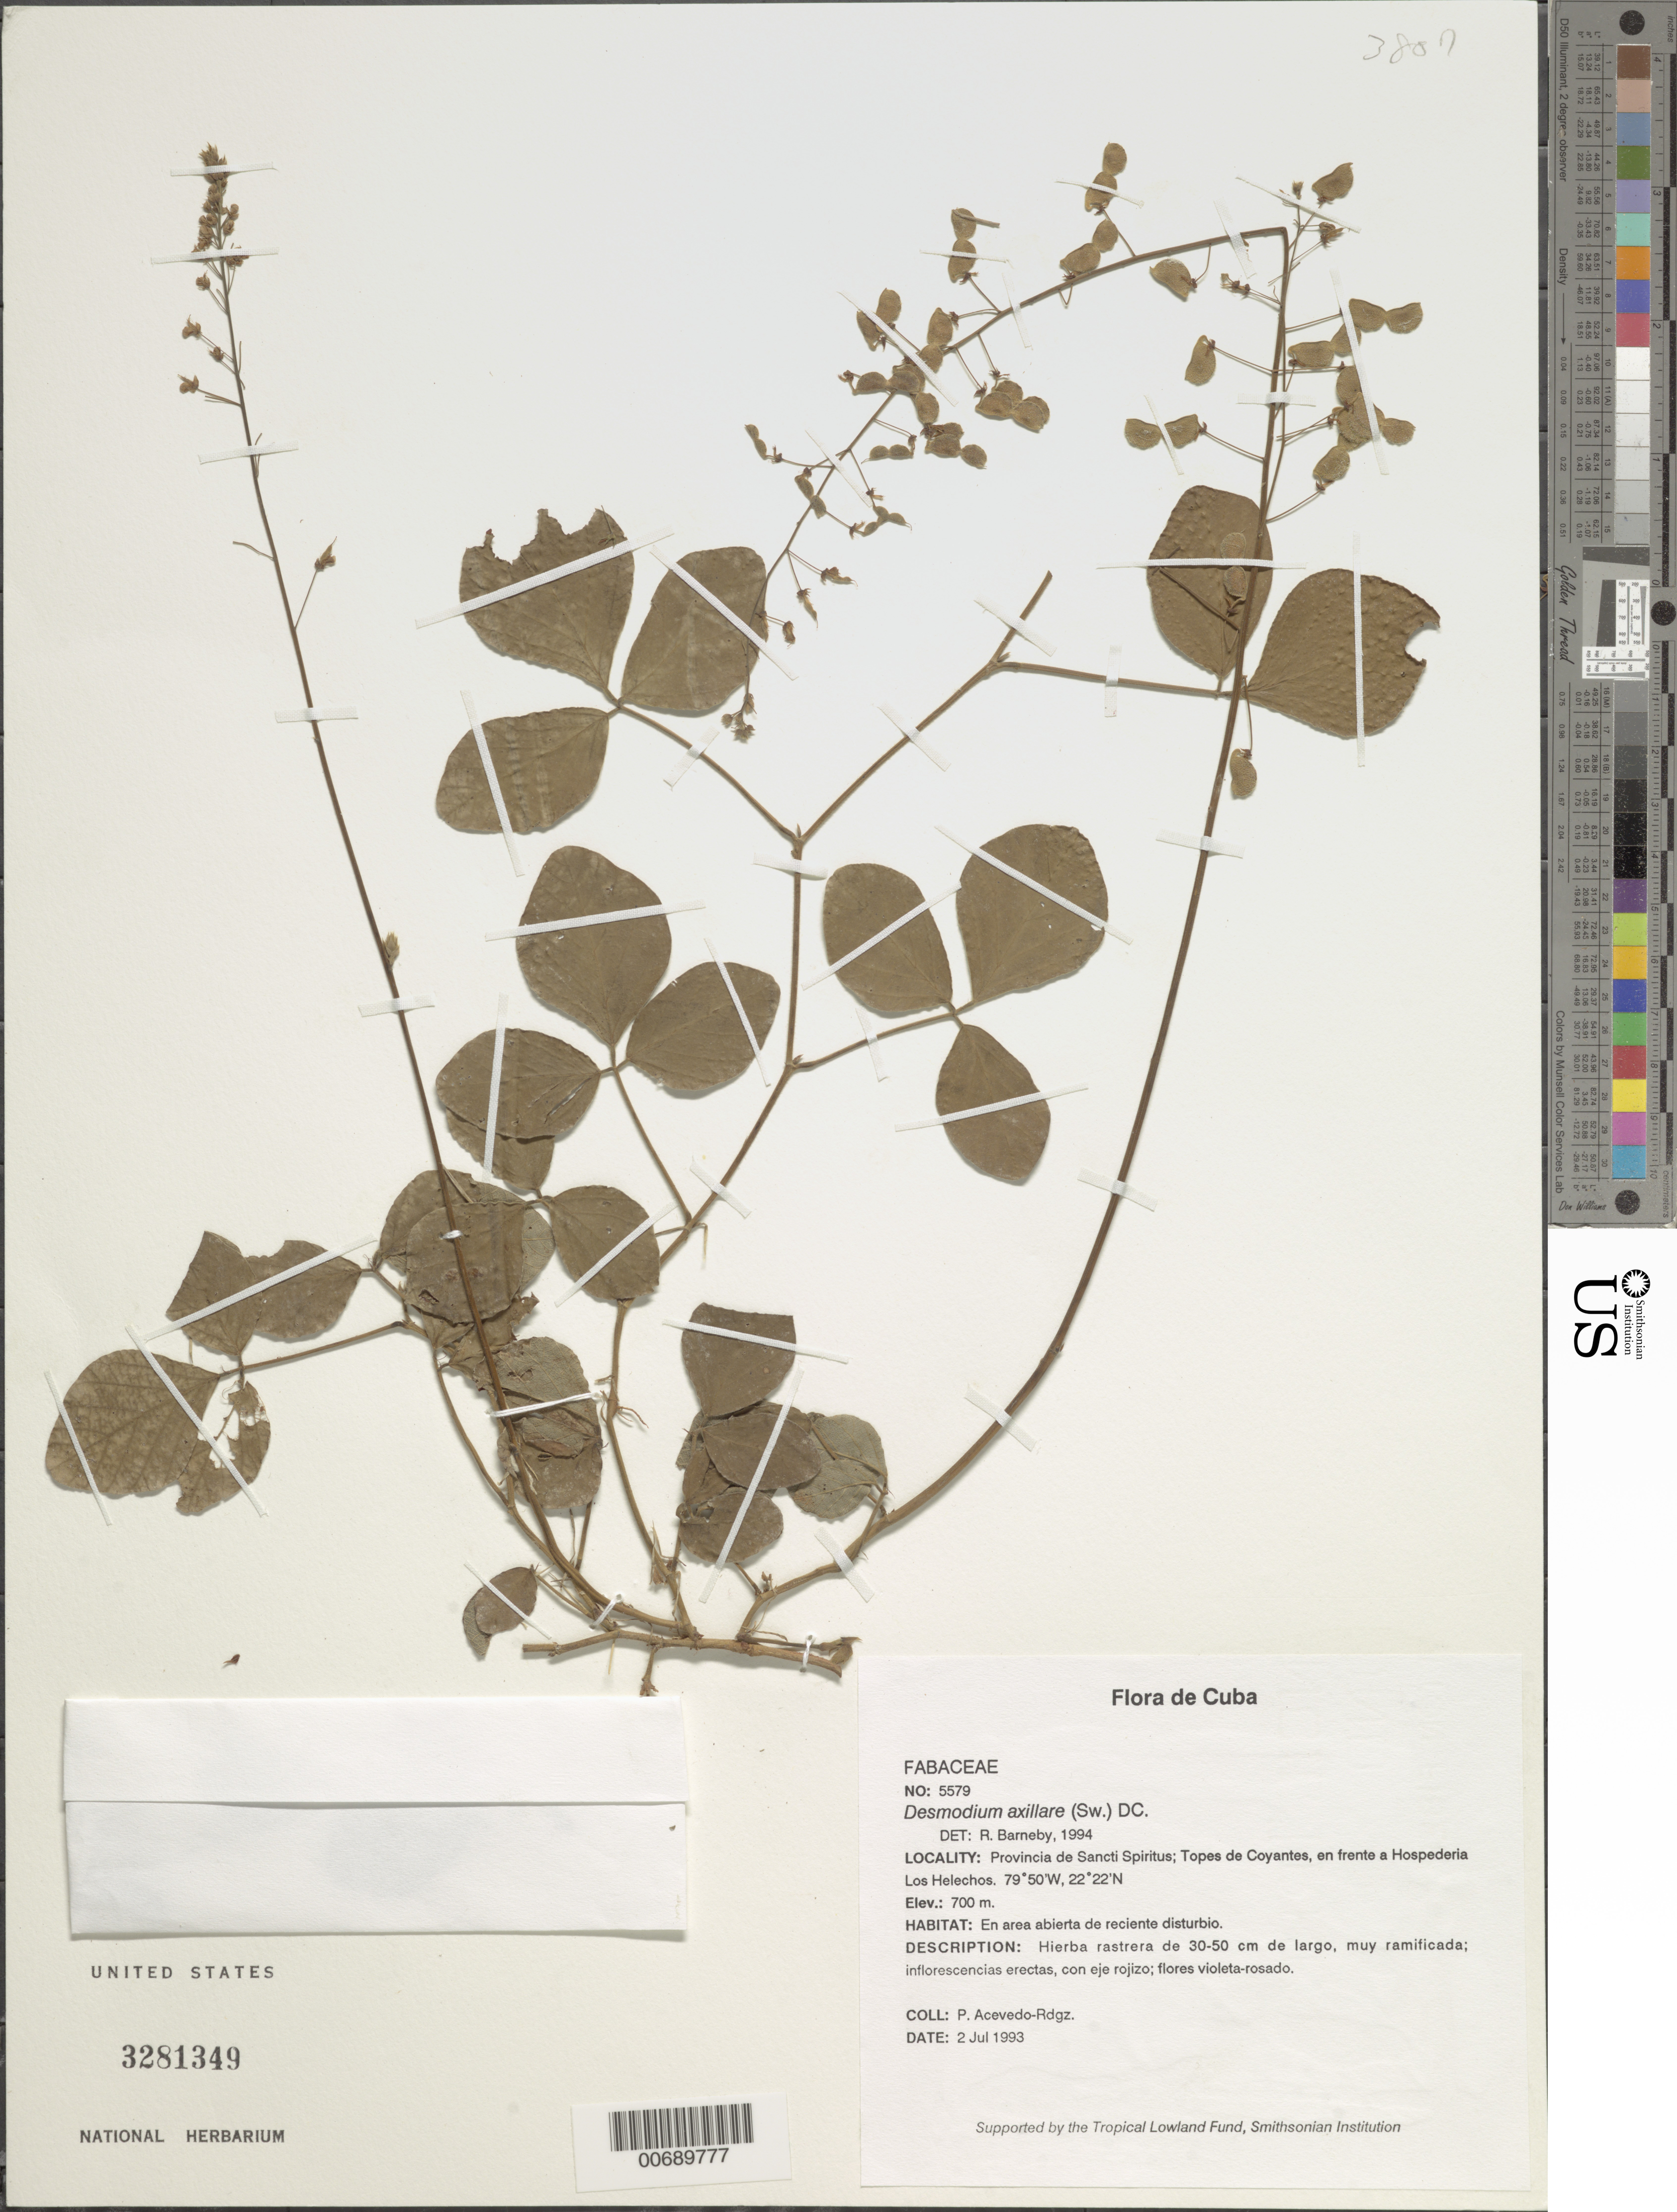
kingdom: Plantae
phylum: Tracheophyta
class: Magnoliopsida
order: Fabales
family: Fabaceae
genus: Desmodium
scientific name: Desmodium axillare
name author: (Sw.) DC.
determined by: Barneby, Rupert C., (NY)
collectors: P. Acevedo-Rodr.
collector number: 5579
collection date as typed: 02 Jul 1993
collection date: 1993-07-02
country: Cuba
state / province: Sancti Spiritus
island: Cuba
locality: Topes de Coyantes, en frente a Hospederia Los Helechos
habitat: En area abierta de reciente disturbio.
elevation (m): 700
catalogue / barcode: US 3281349